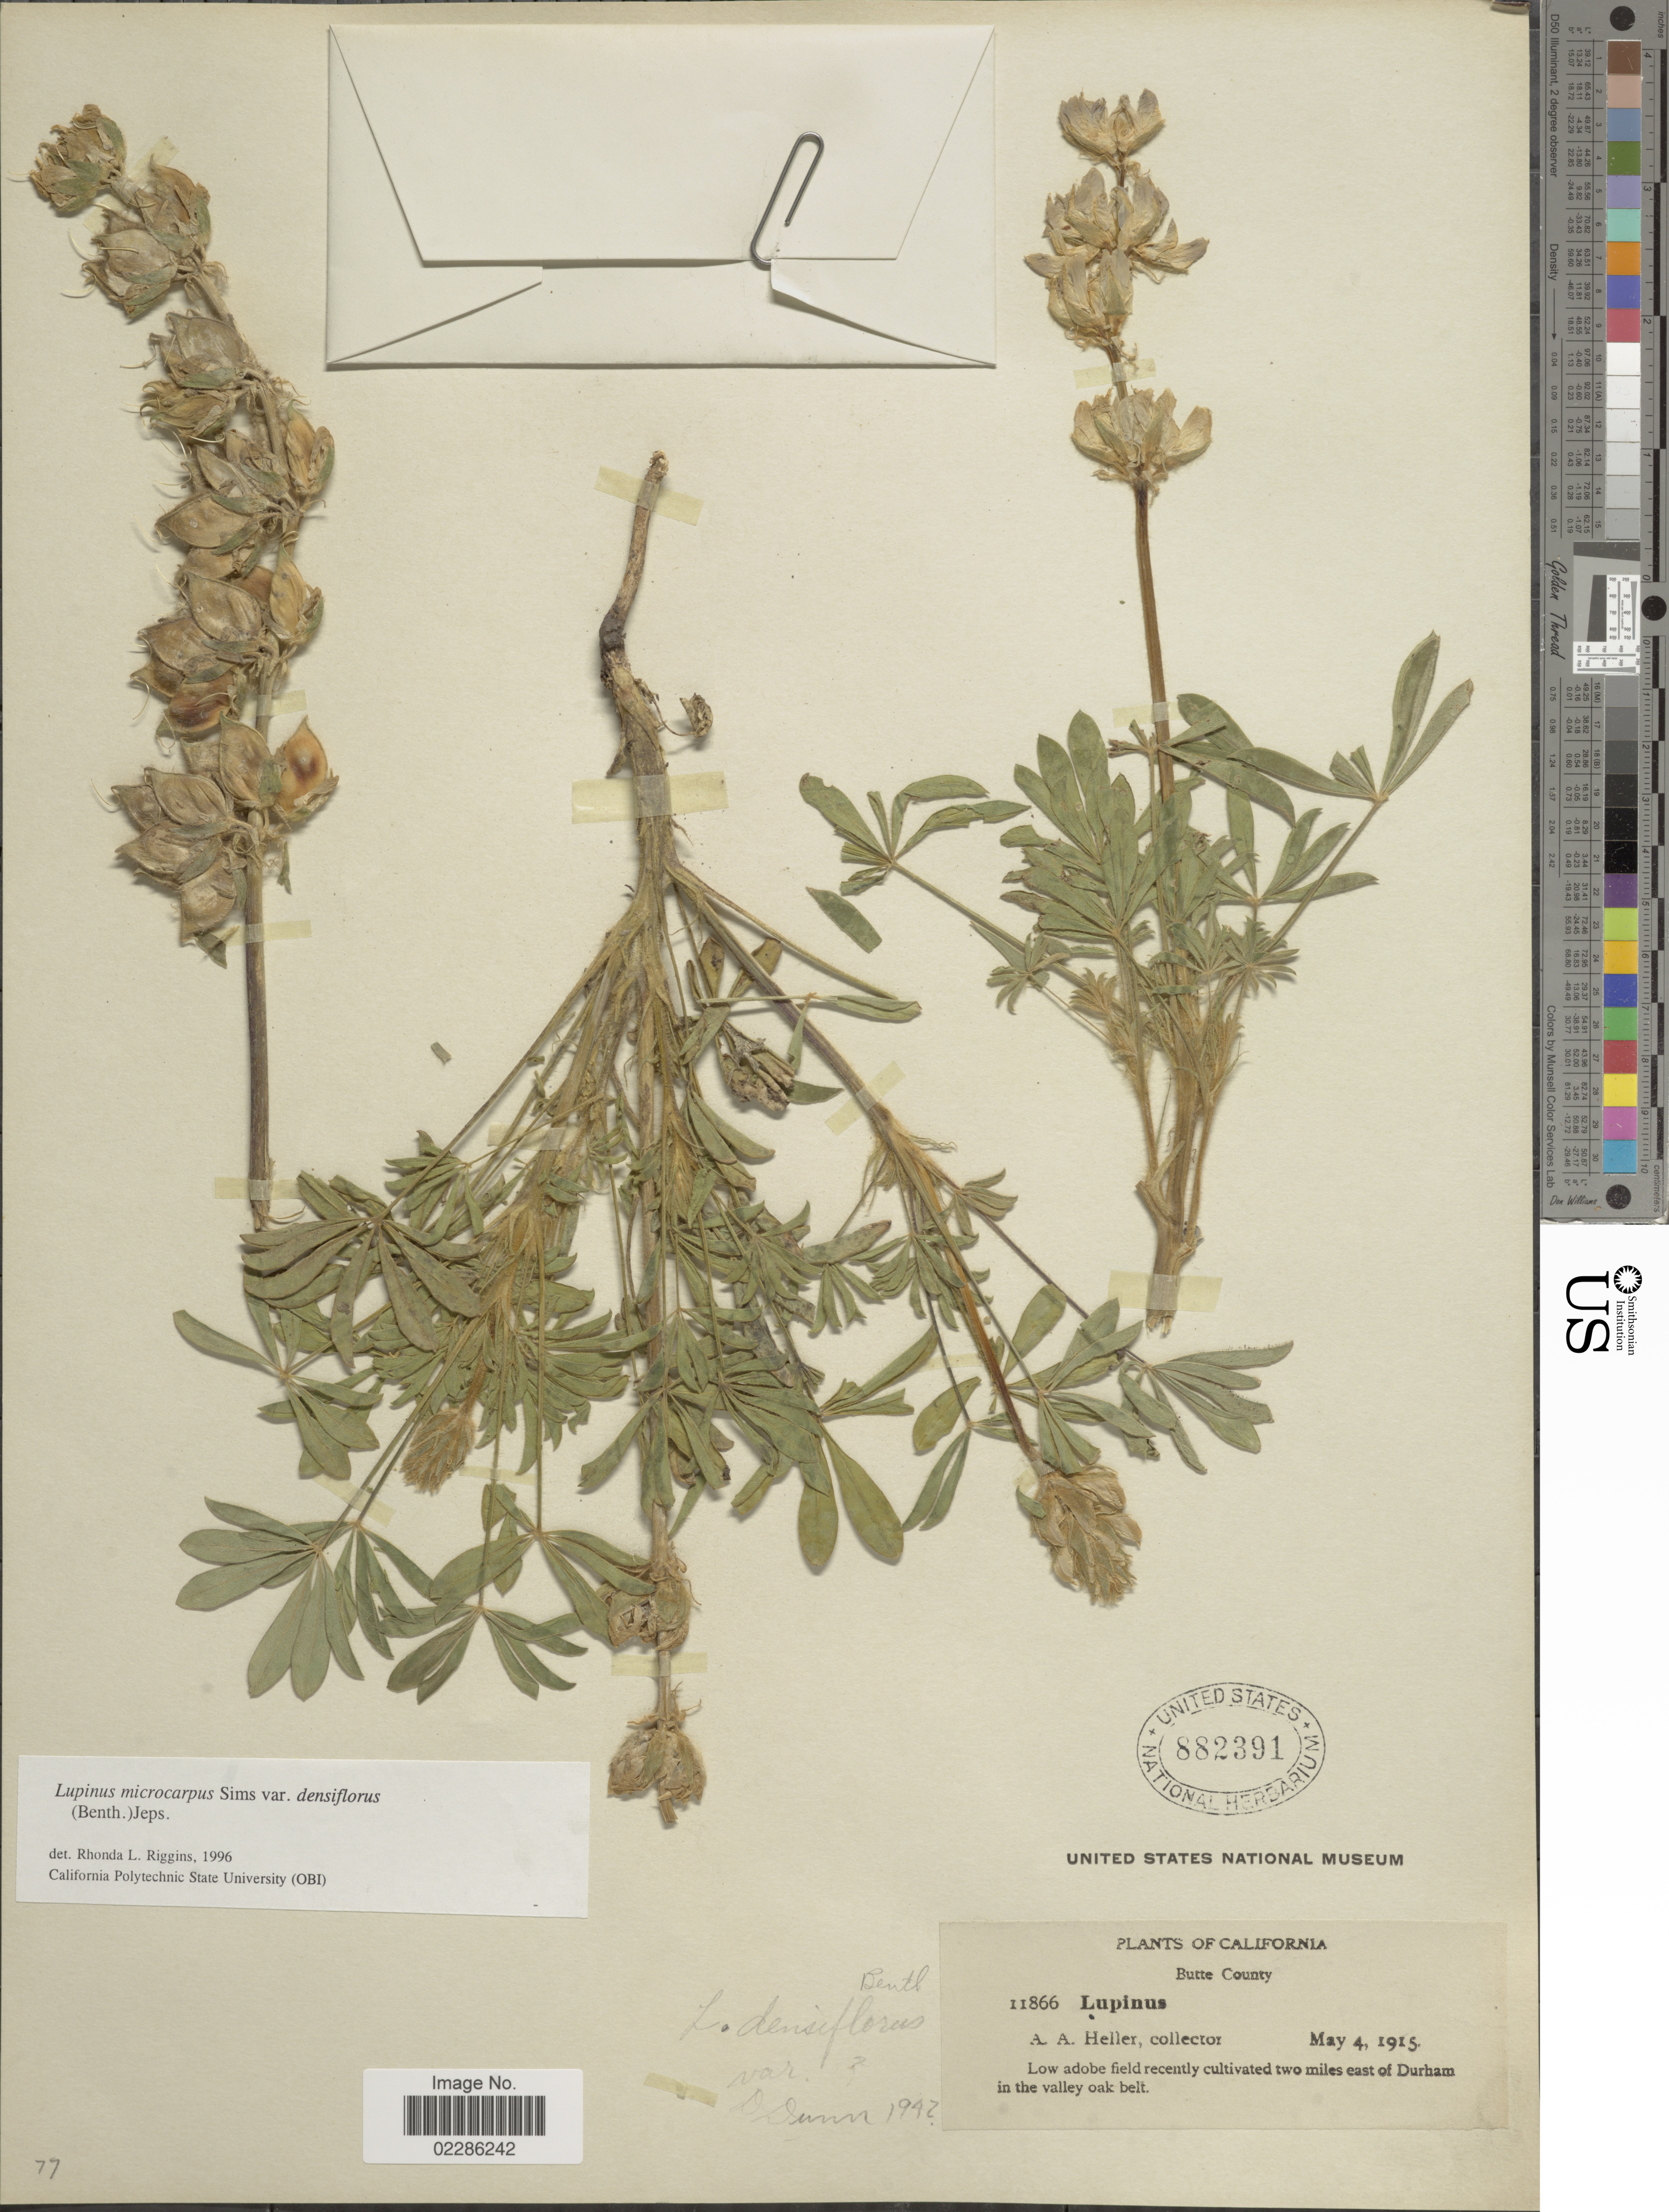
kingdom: Plantae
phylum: Tracheophyta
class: Magnoliopsida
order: Fabales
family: Fabaceae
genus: Lupinus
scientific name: Lupinus microcarpus var. densiflorus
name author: (Benth.) Jeps.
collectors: A. A. Heller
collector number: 11866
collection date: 1915-05-04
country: United States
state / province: California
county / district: Butte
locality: Butte County, Low adobe field recently cultivated two miles east of Durham in the valley oak belt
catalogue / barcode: US 882391